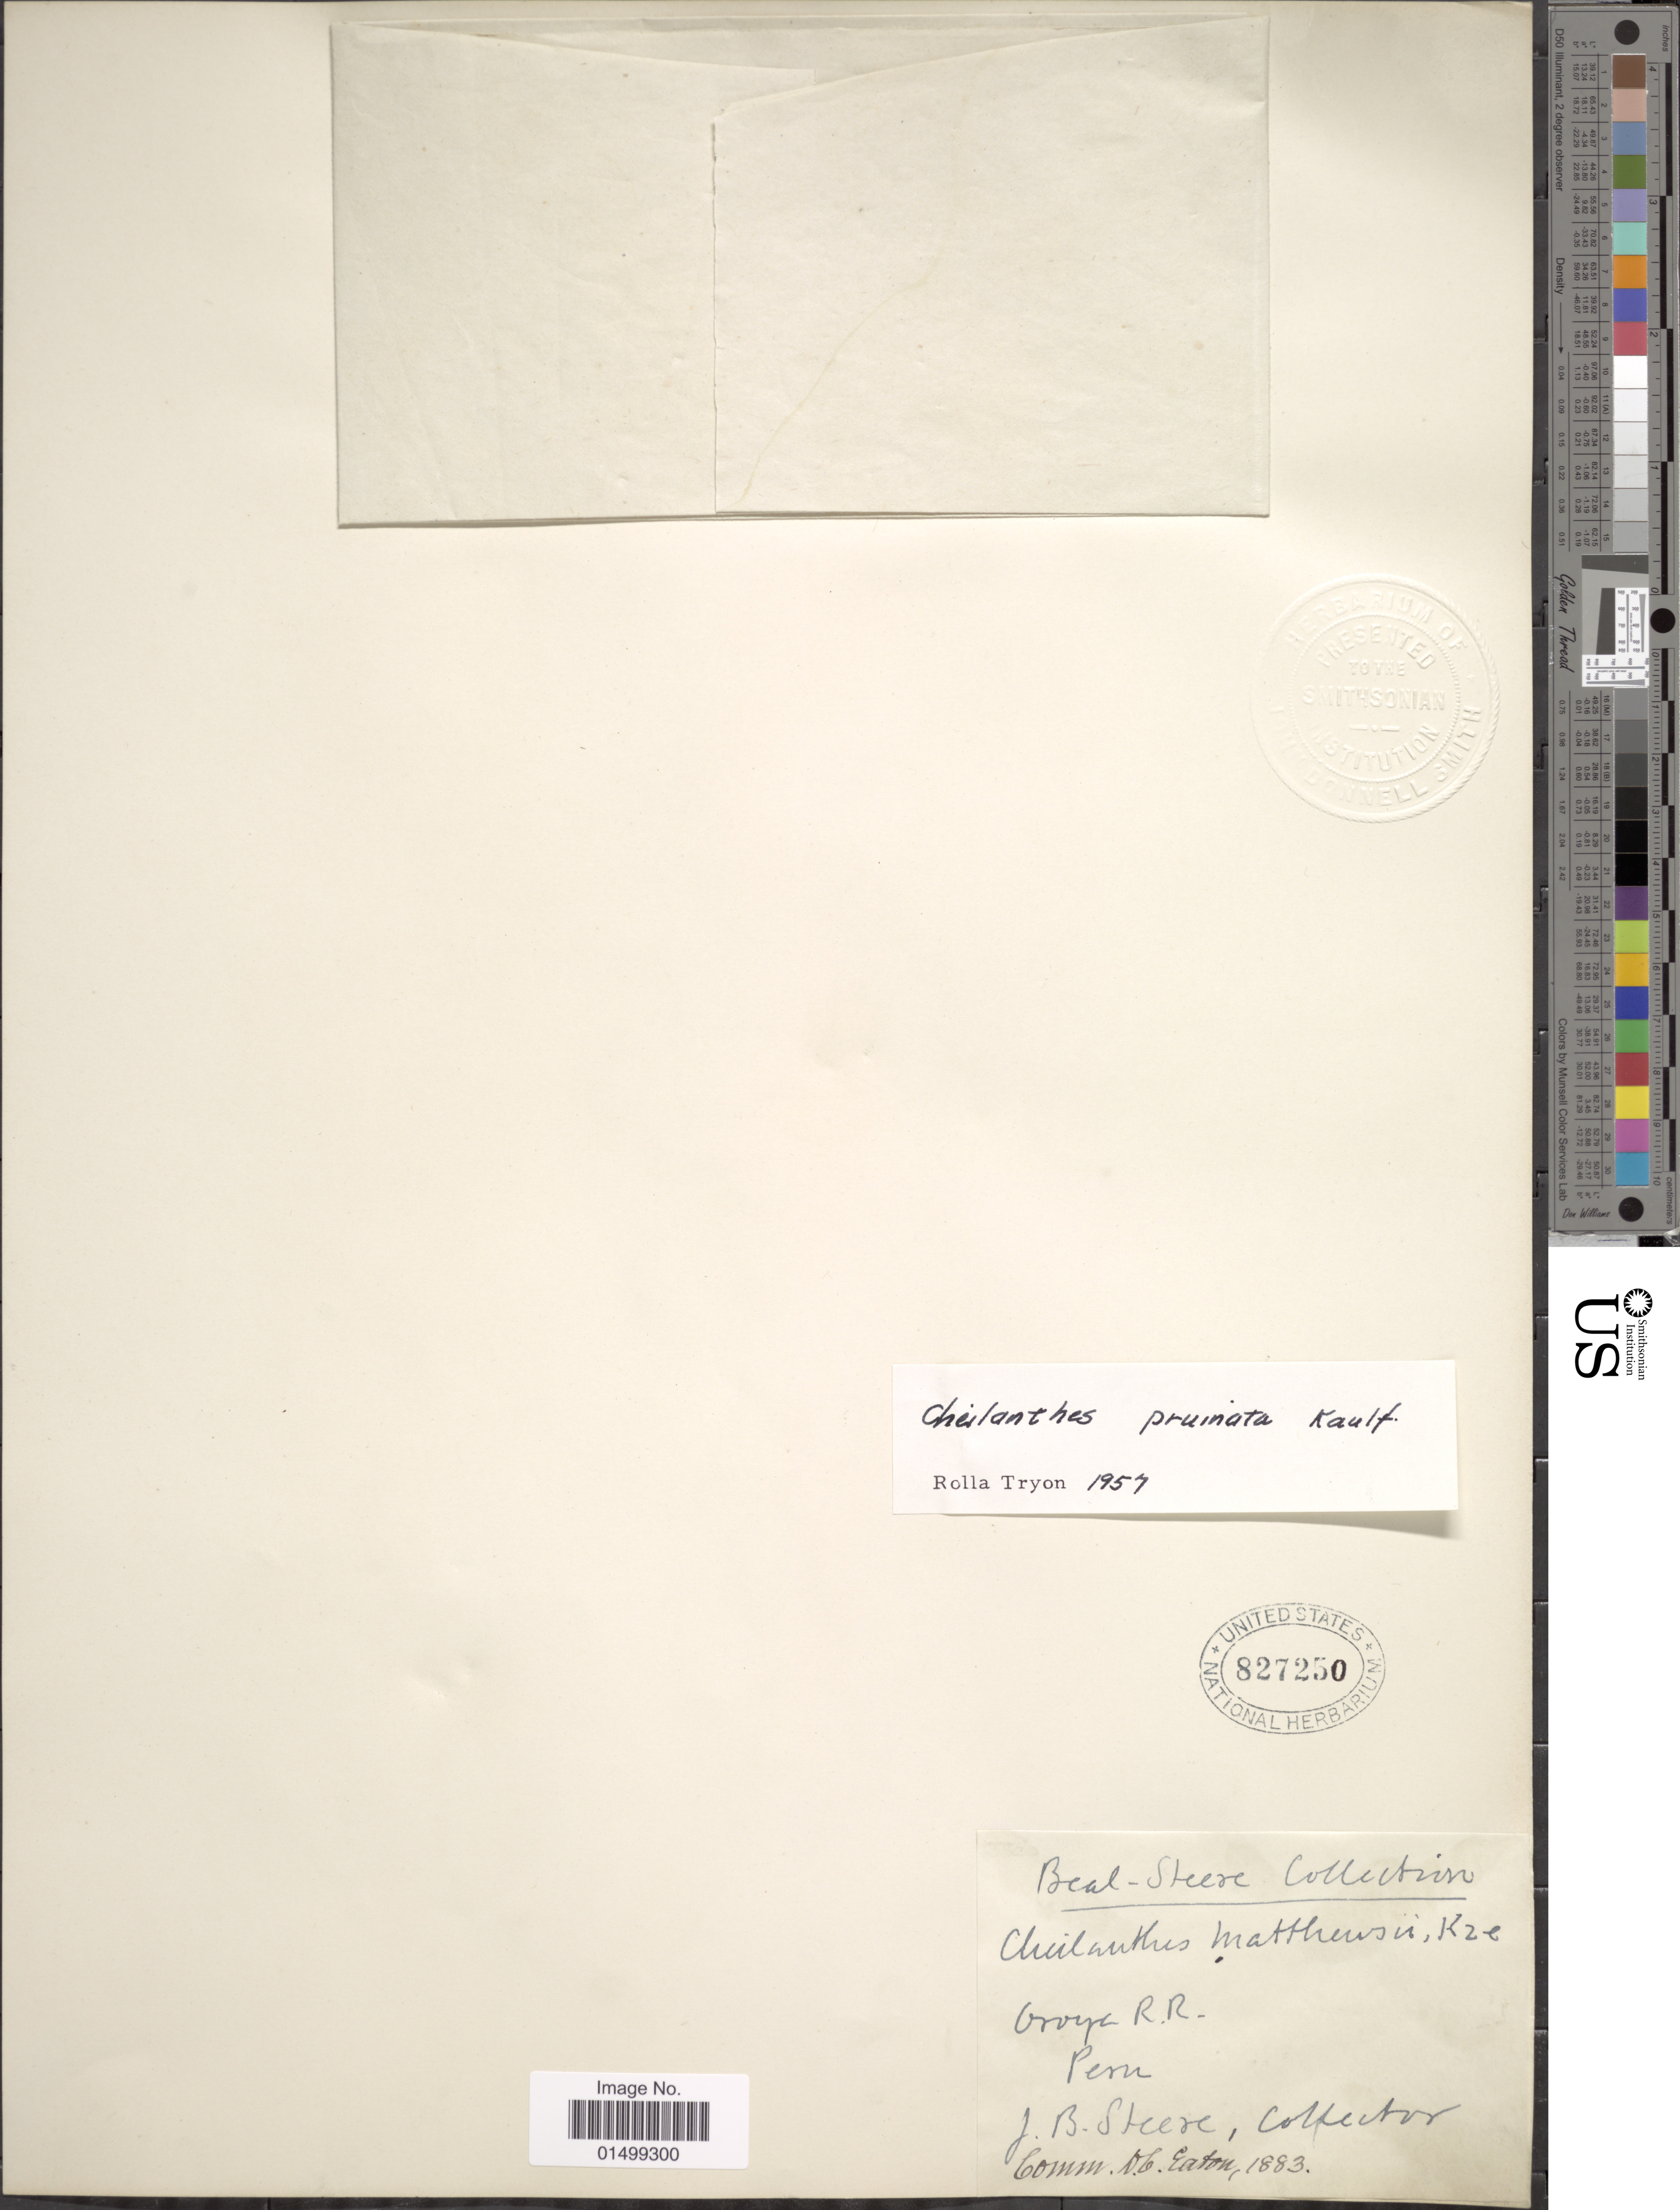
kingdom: Plantae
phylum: Tracheophyta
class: Polypodiopsida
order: Polypodiales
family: Pteridaceae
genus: Cheilanthes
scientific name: Cheilanthes pruinata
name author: Kaulf.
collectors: J. B. Steere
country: Peru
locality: Oroya R. R.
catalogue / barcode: US 827250